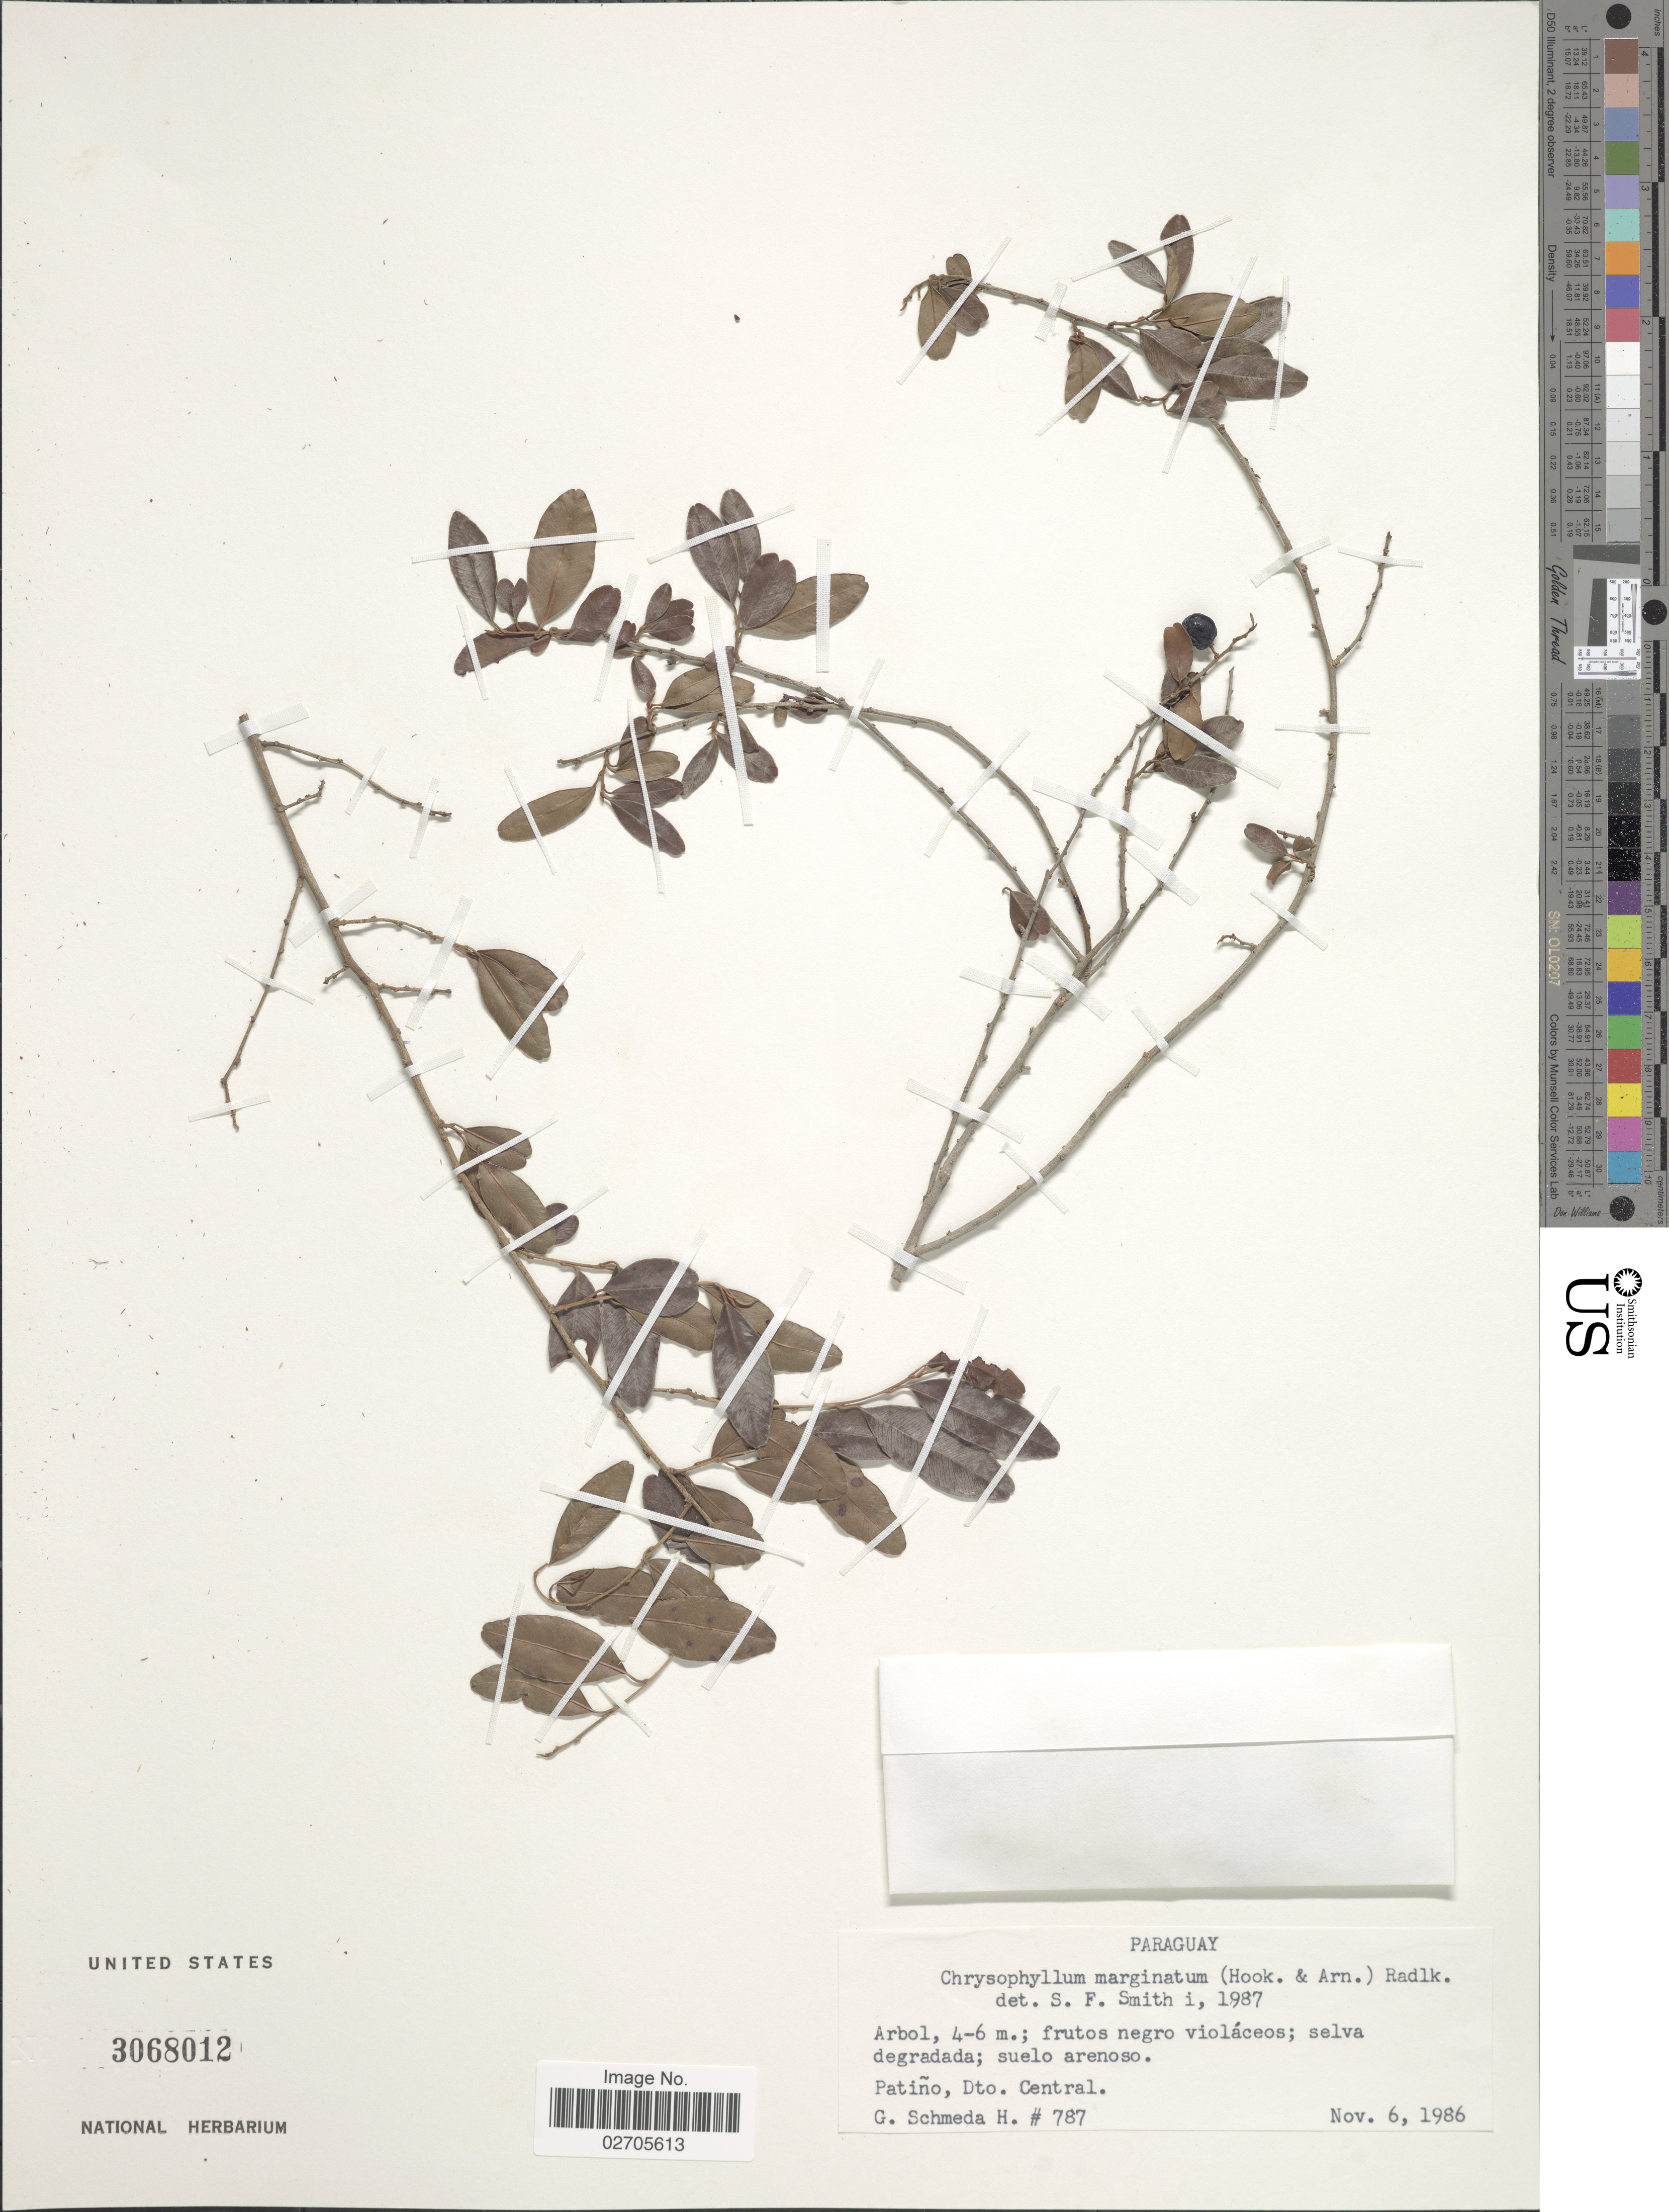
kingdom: Plantae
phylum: Tracheophyta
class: Magnoliopsida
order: Ericales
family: Sapotaceae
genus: Chrysophyllum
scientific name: Chrysophyllum marginatum subsp. marginatum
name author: (Hook. & Arn.) Radlk.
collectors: G. Schmeda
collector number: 787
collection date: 1986-11-06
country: Paraguay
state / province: Central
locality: Patiño, Dto. Central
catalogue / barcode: US 3068012